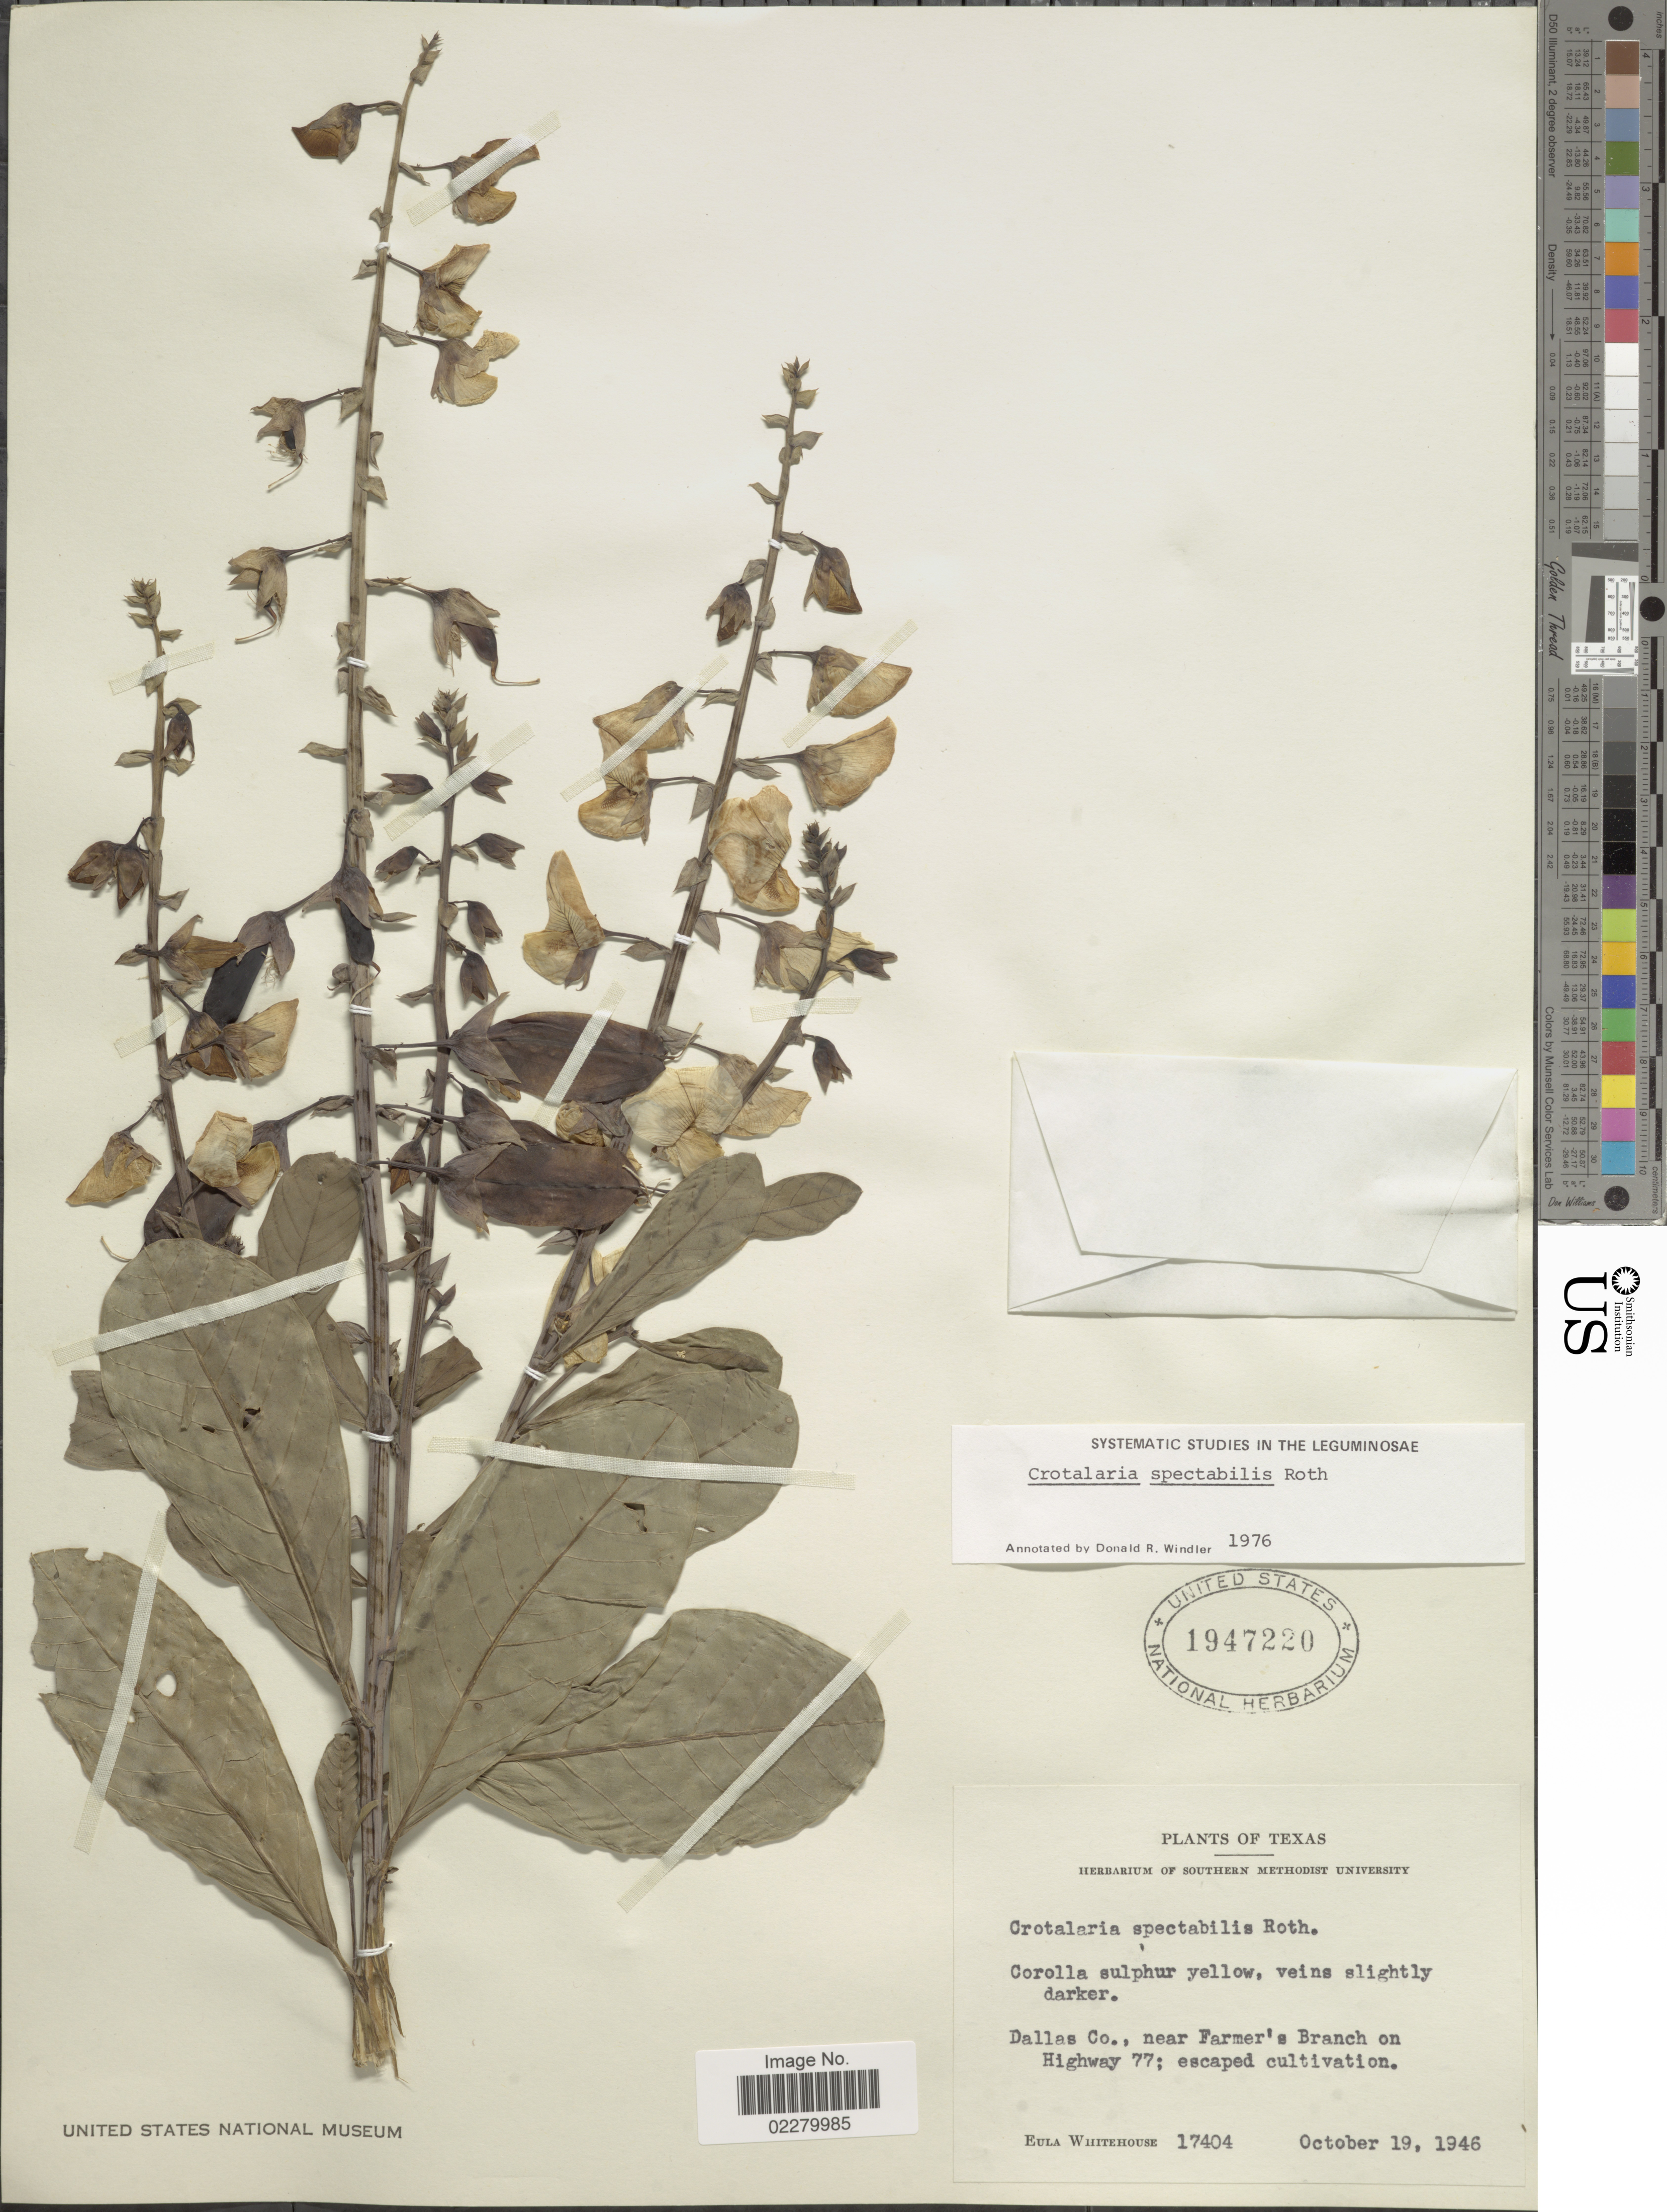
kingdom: Plantae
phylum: Tracheophyta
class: Magnoliopsida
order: Fabales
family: Fabaceae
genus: Crotalaria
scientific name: Crotalaria spectabilis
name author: Roth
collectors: E. Whitehouse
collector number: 17404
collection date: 1946-10-19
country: United States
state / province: Texas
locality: Dallas Co., near Farmer's Branch on Highway 77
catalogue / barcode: US 1947220